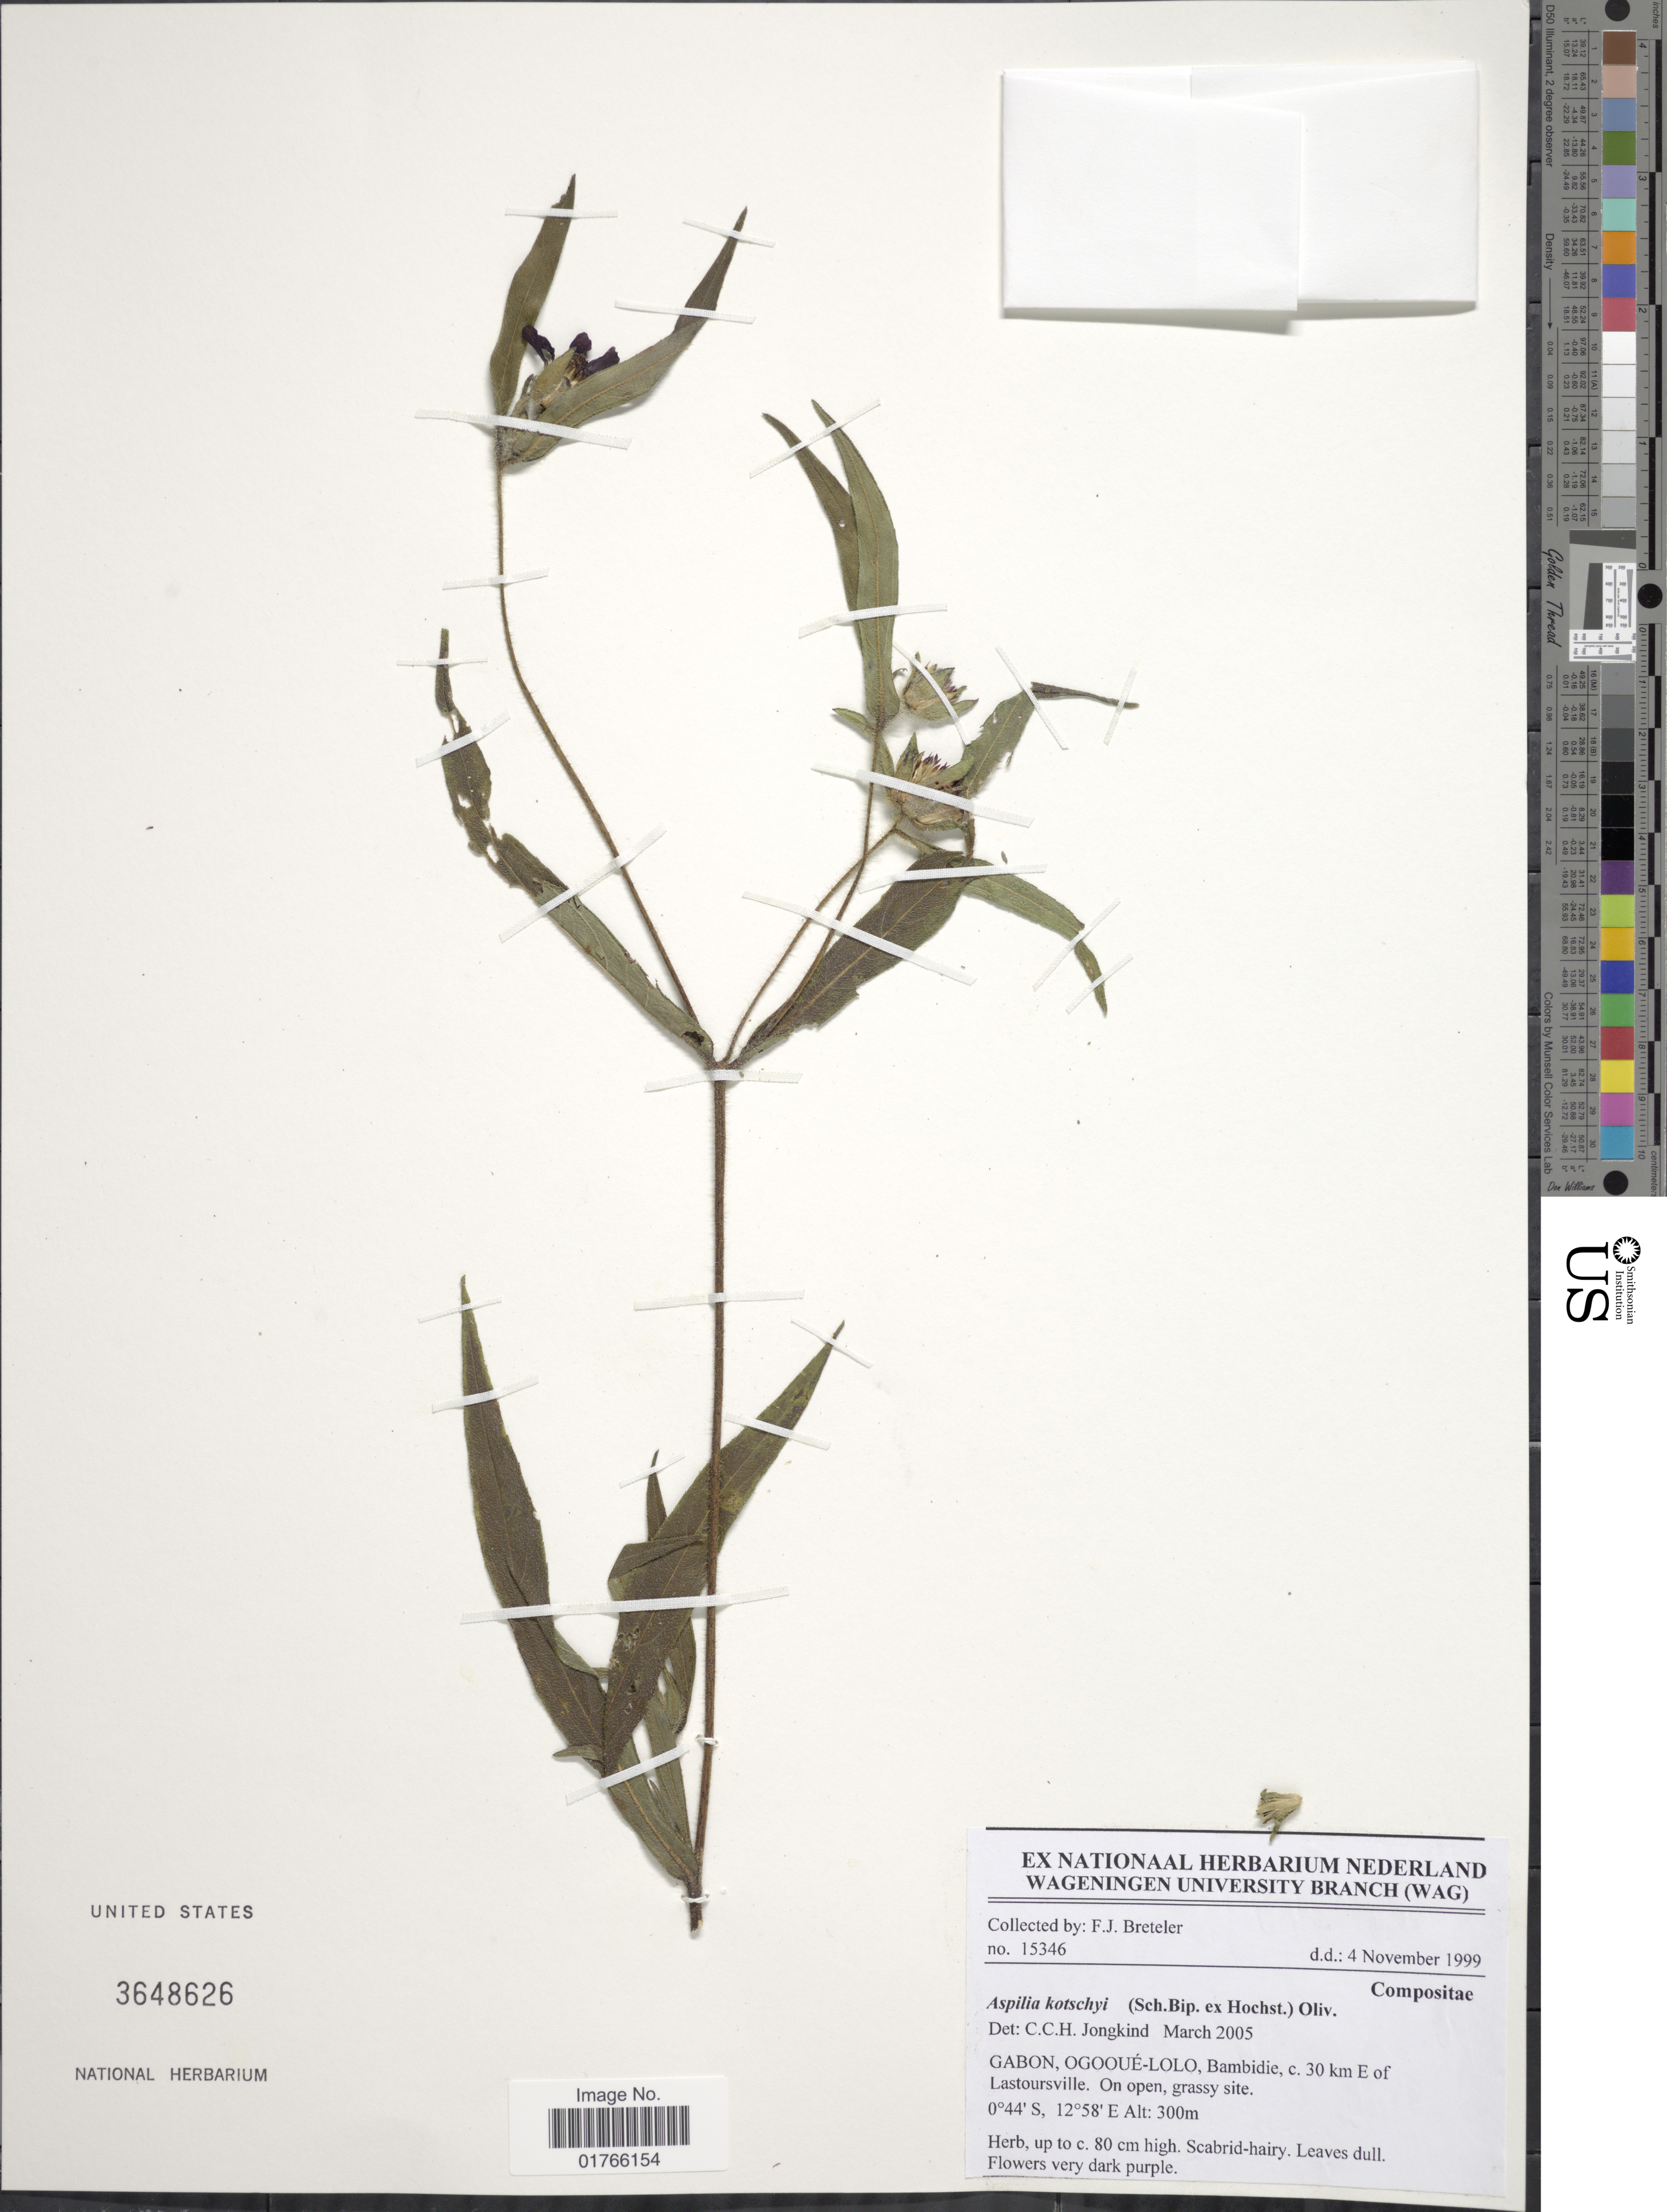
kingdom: Plantae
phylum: Tracheophyta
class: Magnoliopsida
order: Asterales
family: Asteraceae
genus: Aspilia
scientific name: Aspilia kotschyi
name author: (Sch. Bip.) Oliv.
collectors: F. J. Breteler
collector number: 15346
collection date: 1999-11-04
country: Gabon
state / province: Ogooue-Lolo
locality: Bambidie, c 30 km E of Lastoursville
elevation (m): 300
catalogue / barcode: US 3648626